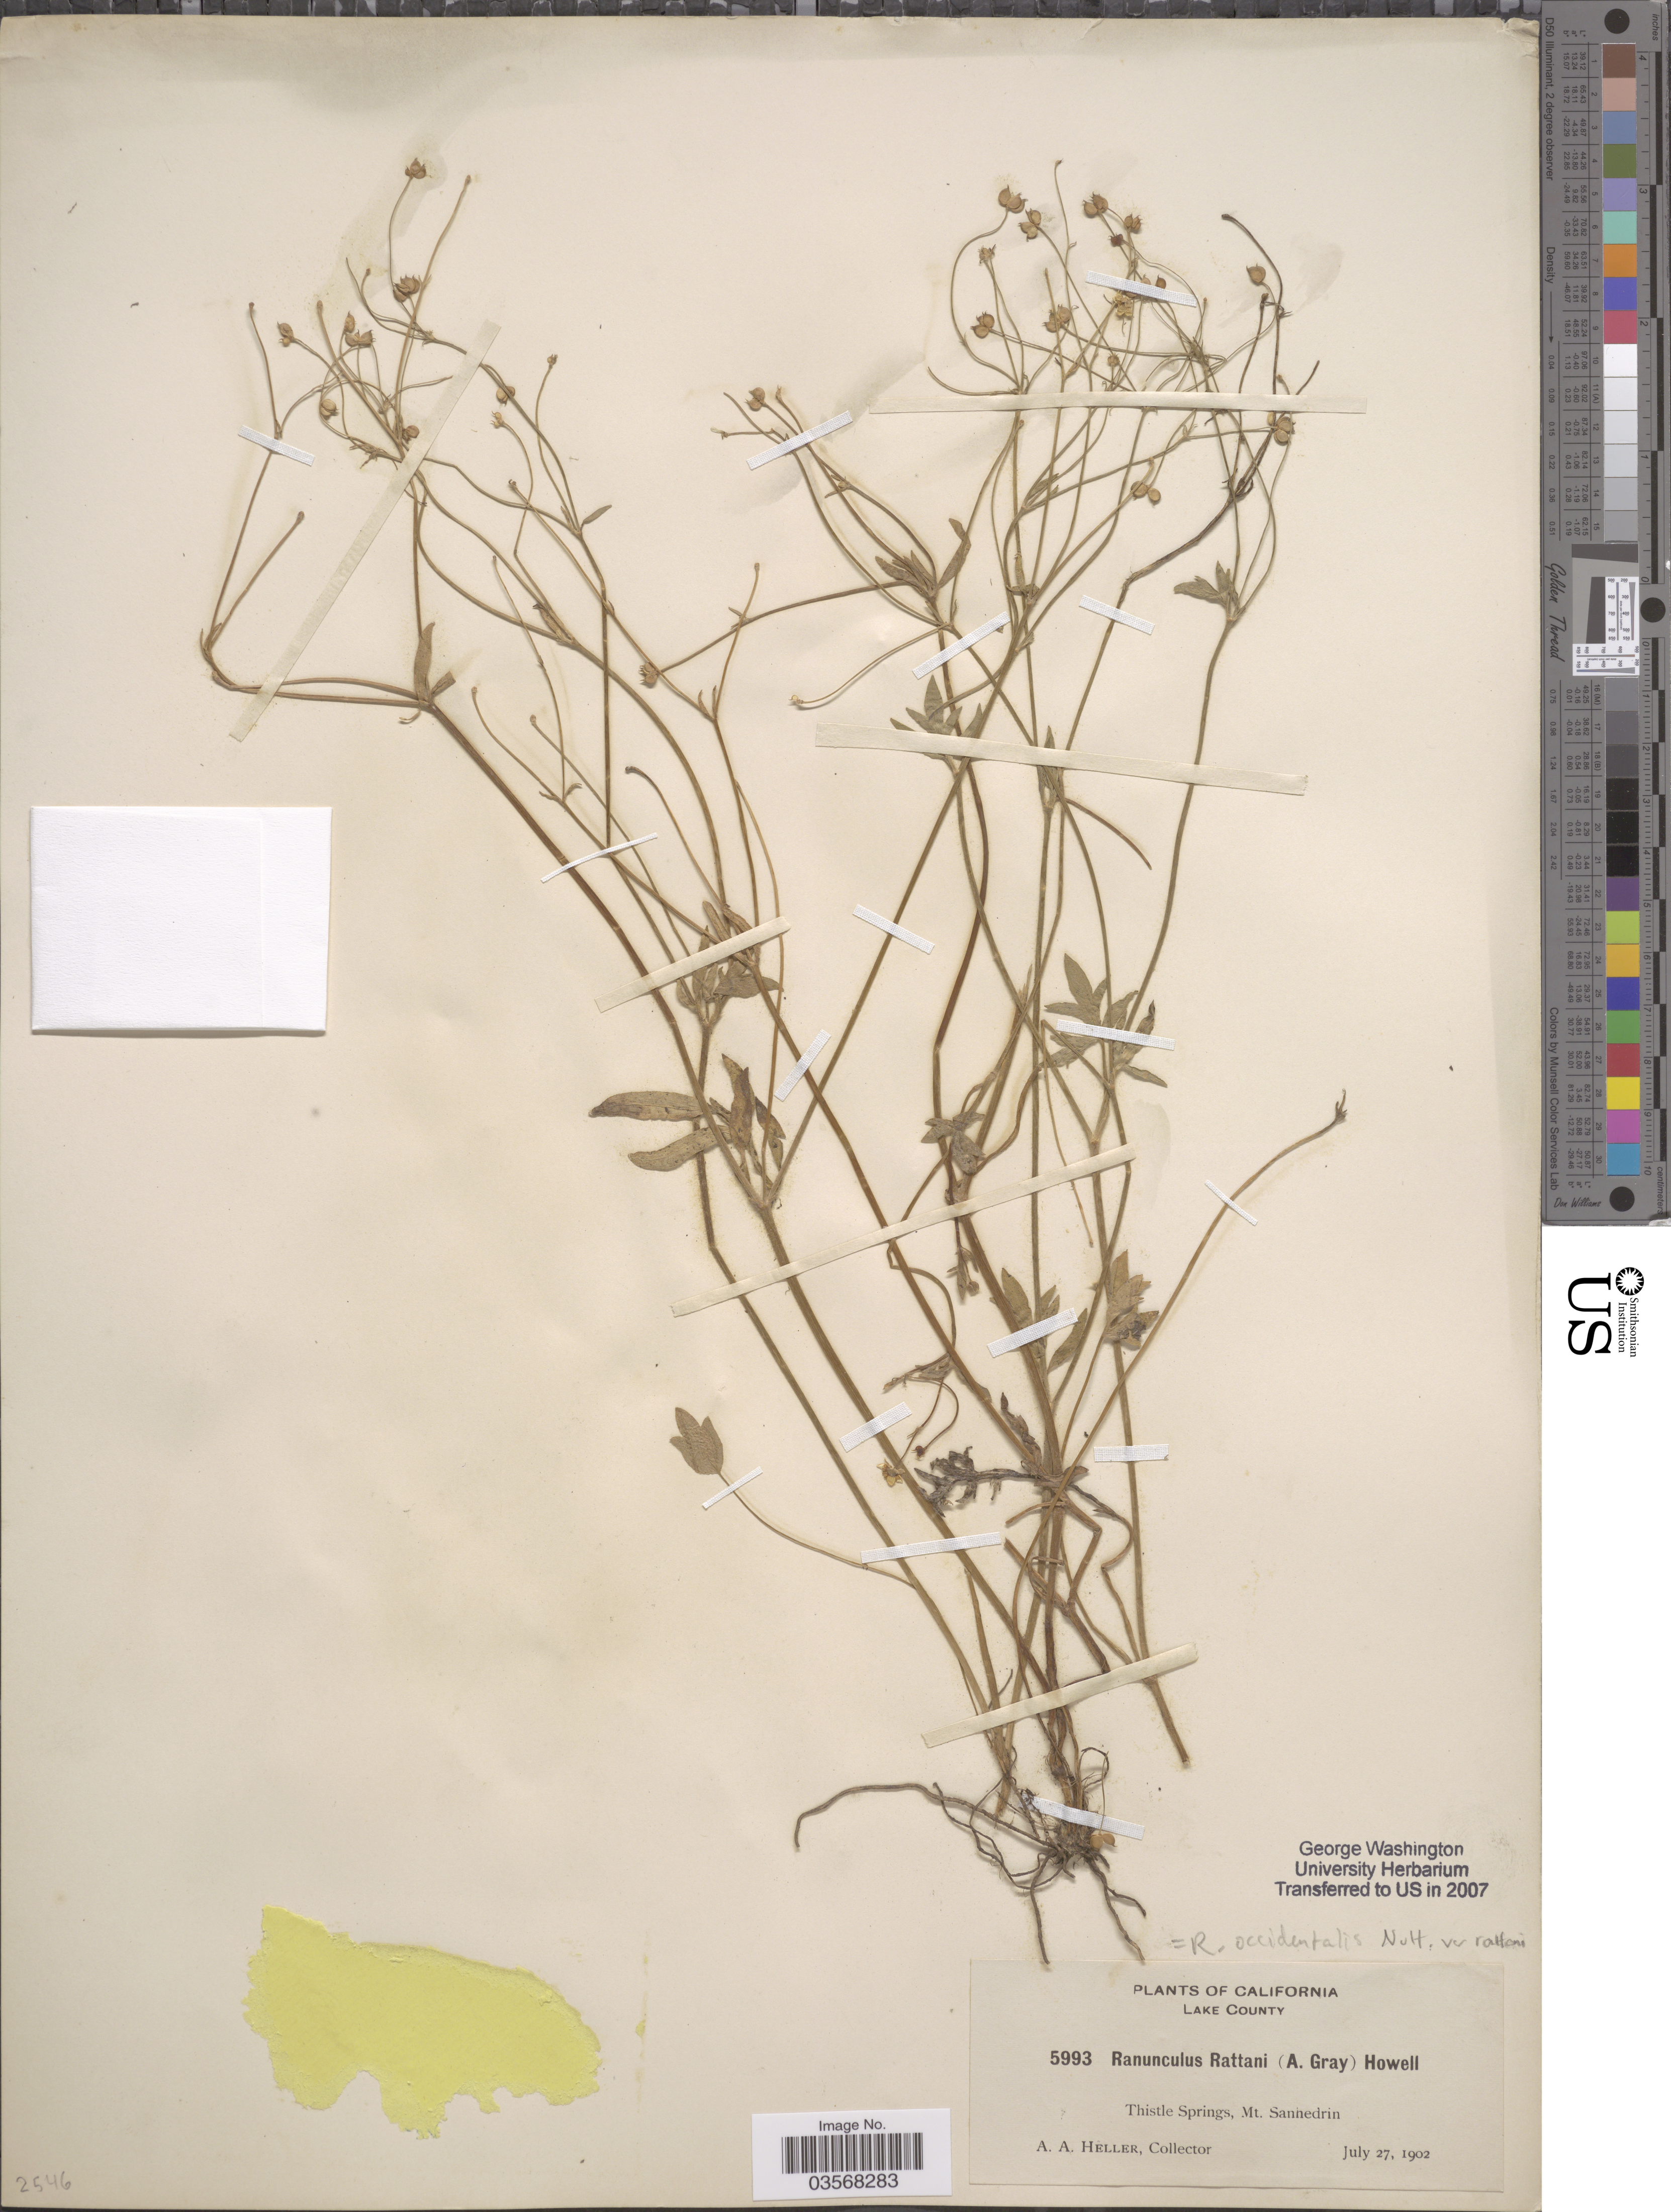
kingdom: Plantae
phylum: Tracheophyta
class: Magnoliopsida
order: Ranunculales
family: Ranunculaceae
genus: Ranunculus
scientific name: Ranunculus occidentalis var. rattanii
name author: A. Gray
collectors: A. A. Heller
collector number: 5993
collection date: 1902-07-27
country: United States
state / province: California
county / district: Lake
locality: Lake County. Thistle Springs, Mt. Sanhedrin.